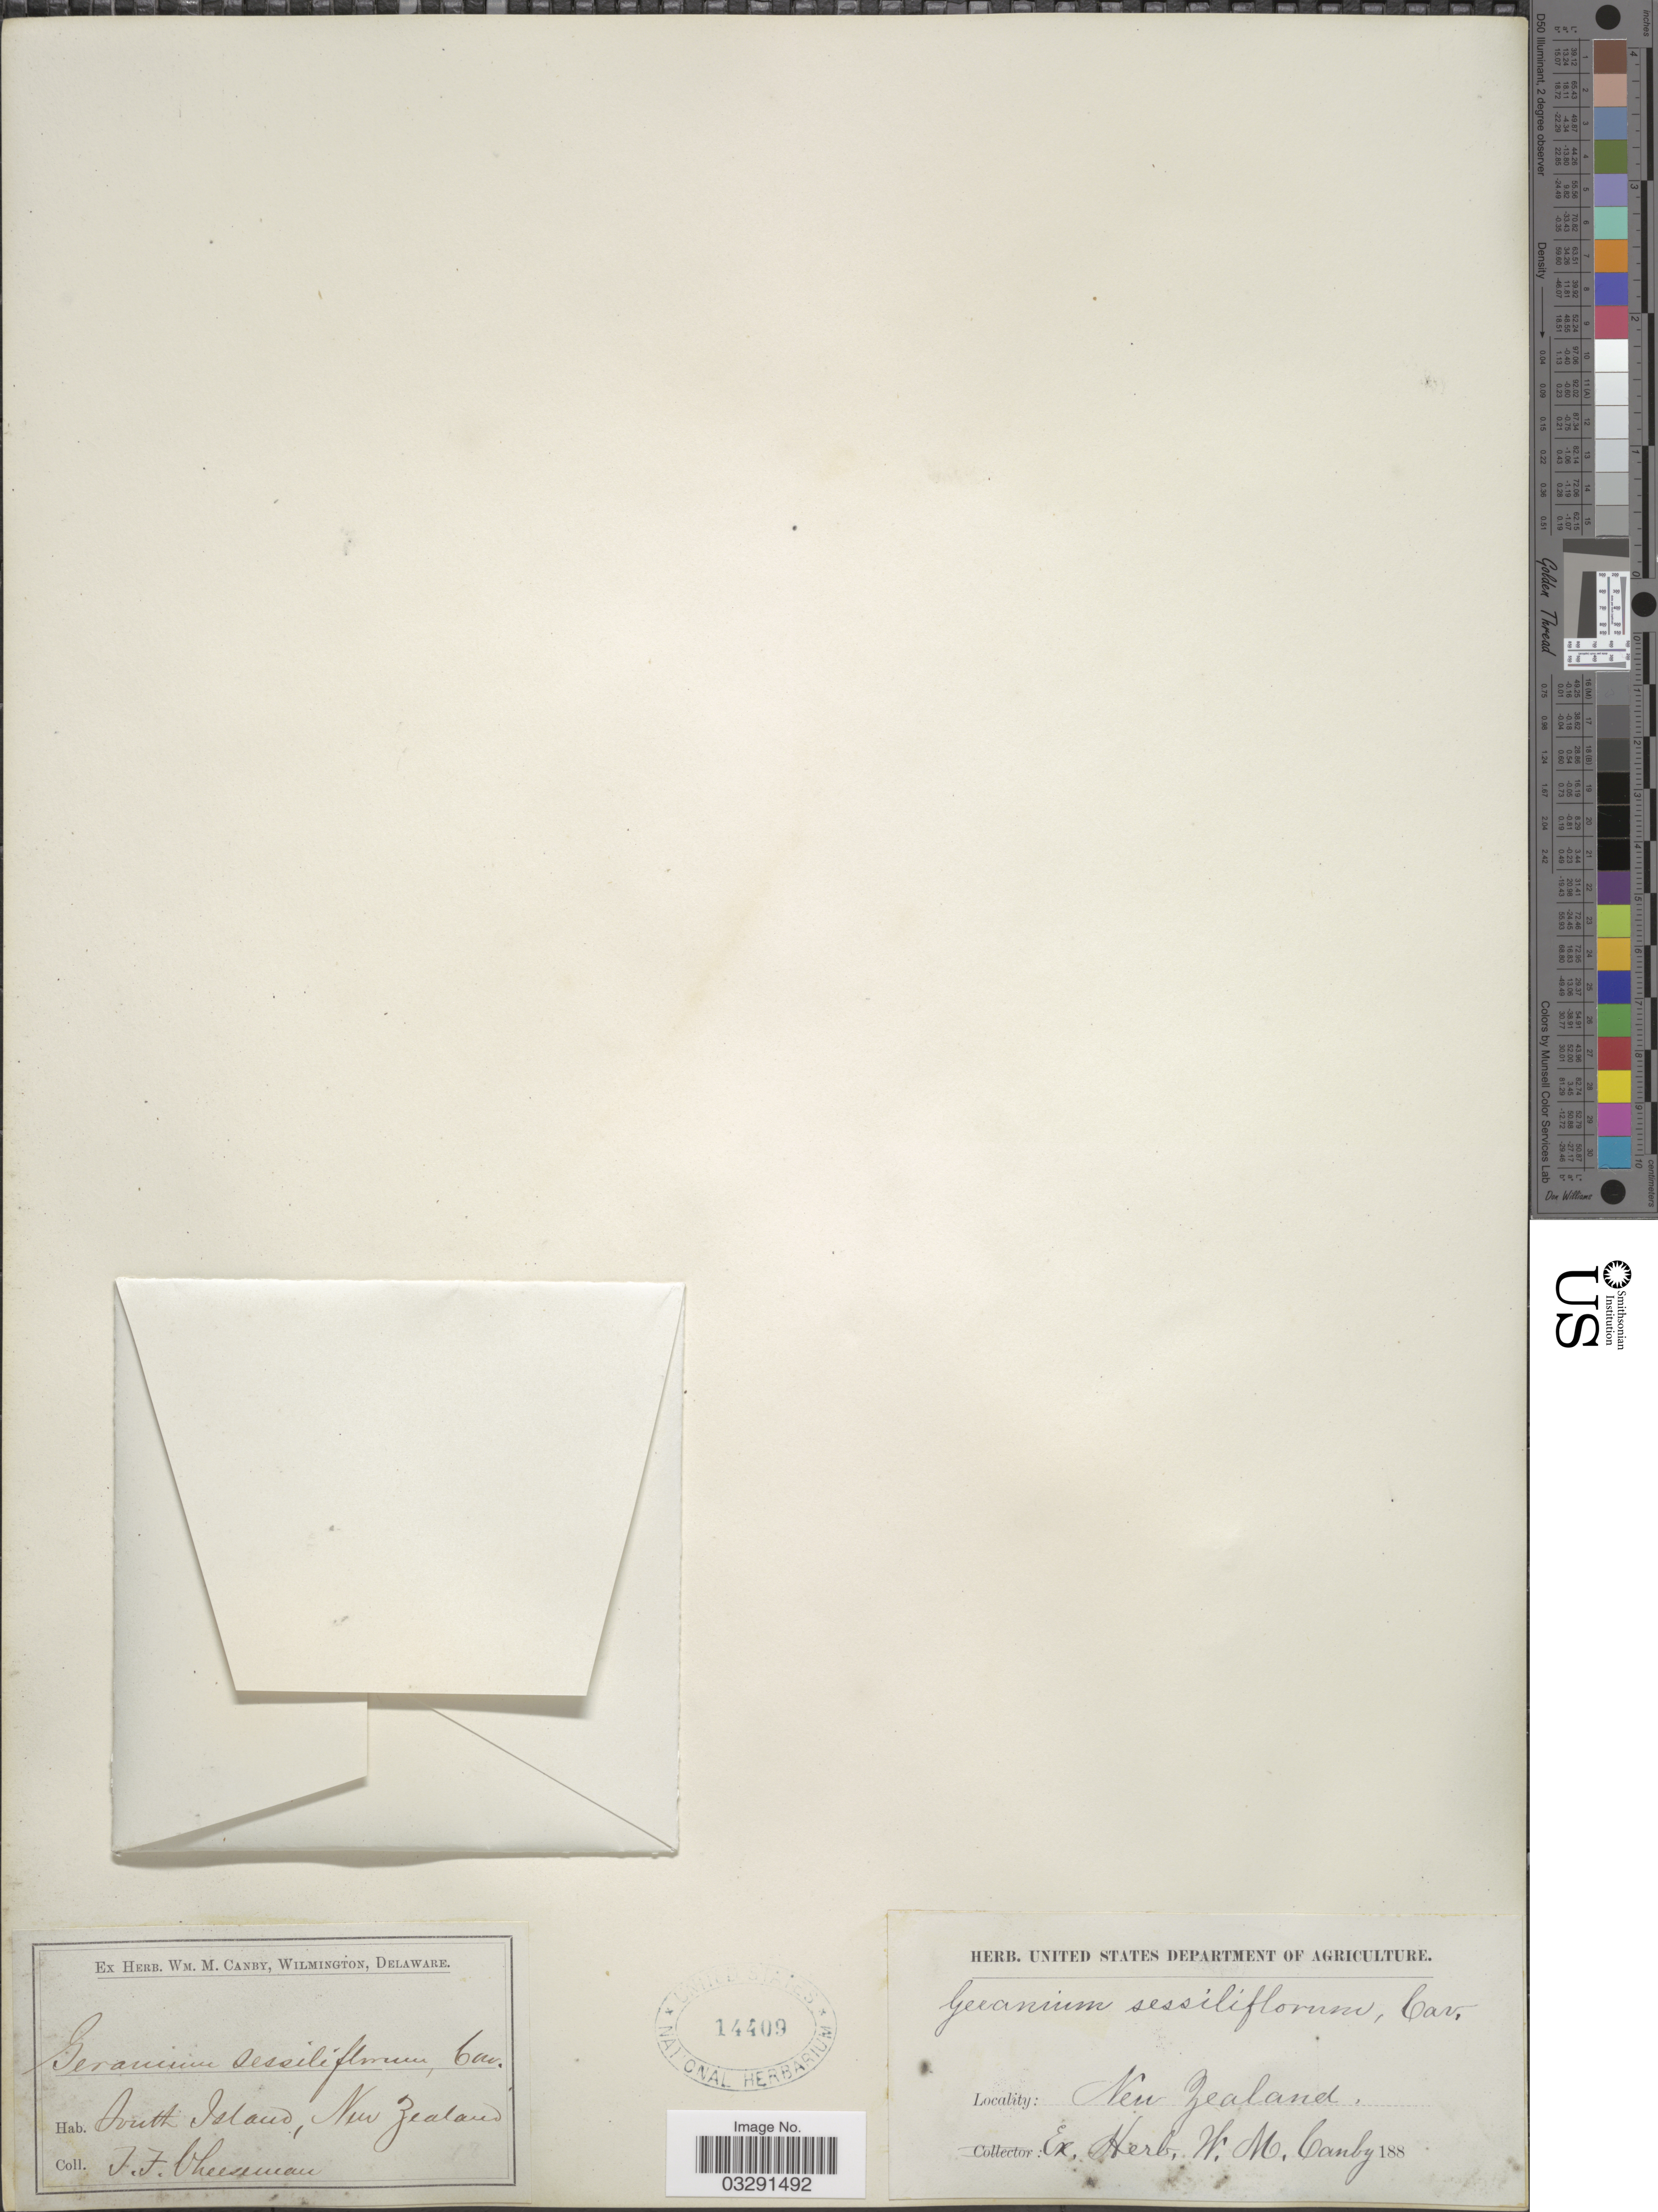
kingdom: Plantae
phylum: Tracheophyta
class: Magnoliopsida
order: Geraniales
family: Geraniaceae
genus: Geranium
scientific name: Geranium sessiliflorum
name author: Cav.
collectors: T. F. Cheeseman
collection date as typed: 188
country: New Zealand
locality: South Island.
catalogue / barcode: US 14409